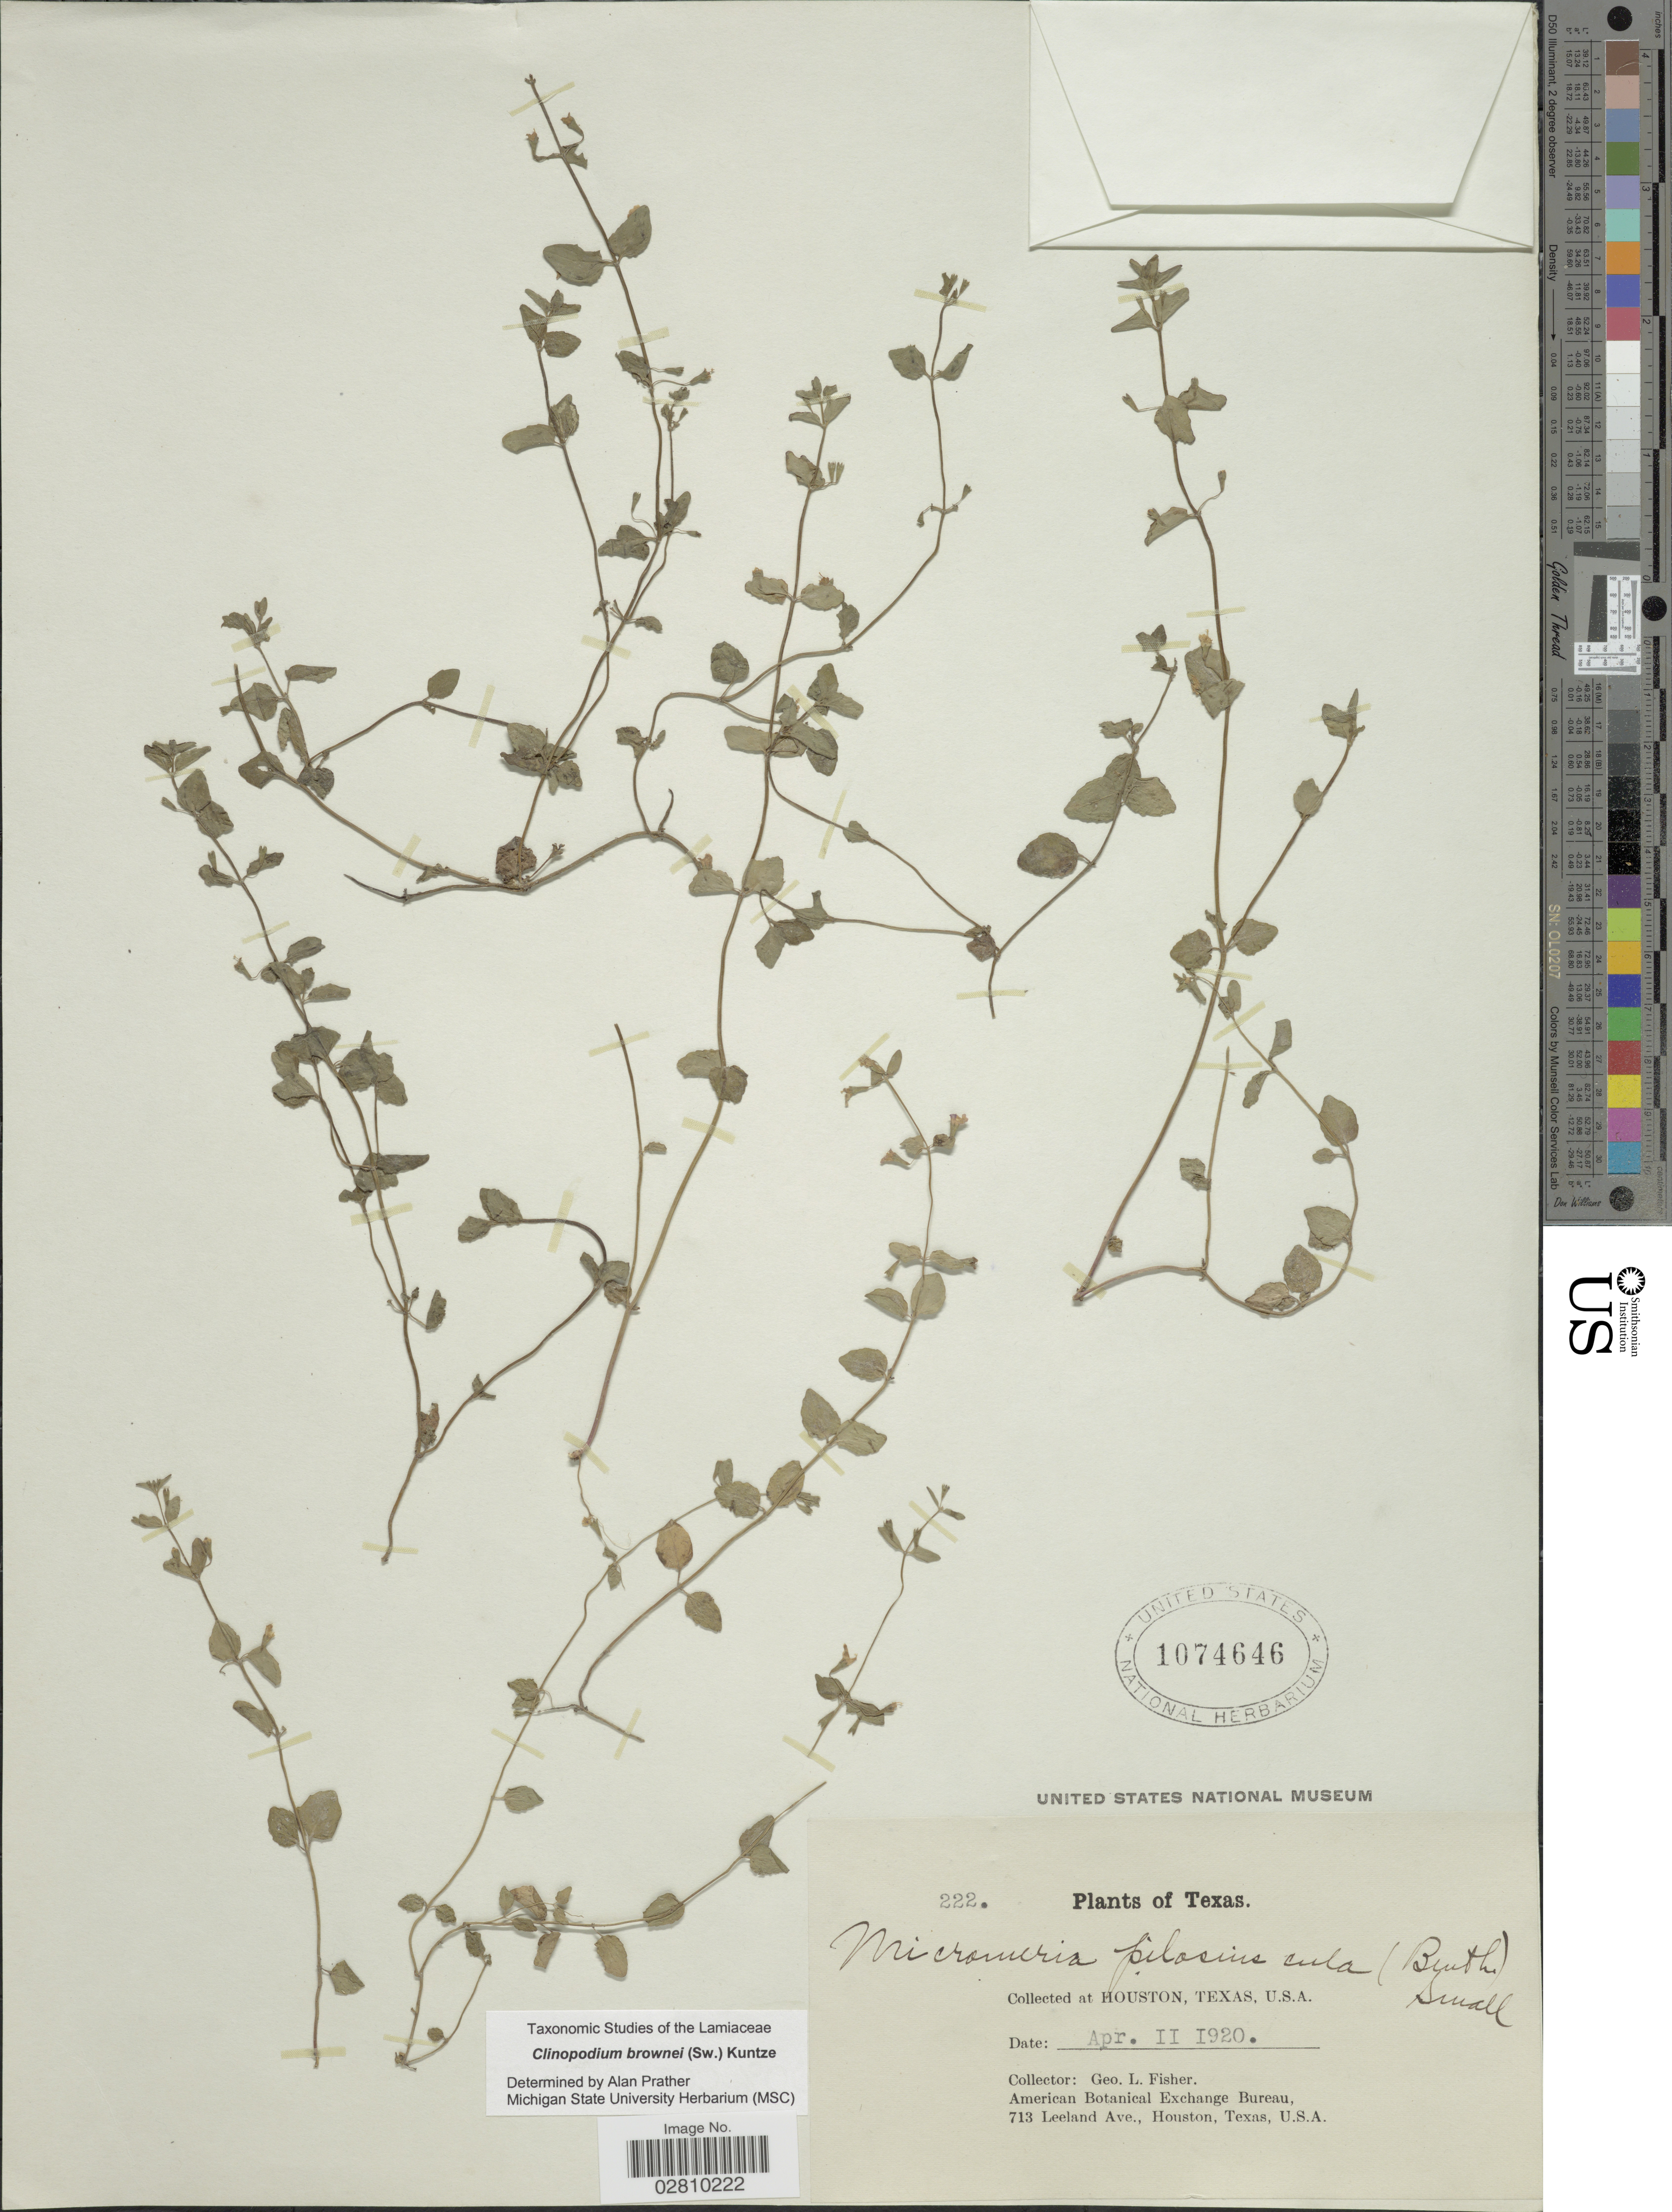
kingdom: Plantae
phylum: Tracheophyta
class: Magnoliopsida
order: Lamiales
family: Lamiaceae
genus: Clinopodium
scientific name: Clinopodium brownei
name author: (Sw.) Kuntze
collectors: G. L. Fisher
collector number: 222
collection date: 1920-04-11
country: United States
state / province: Texas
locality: Houston.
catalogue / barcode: US 1074646